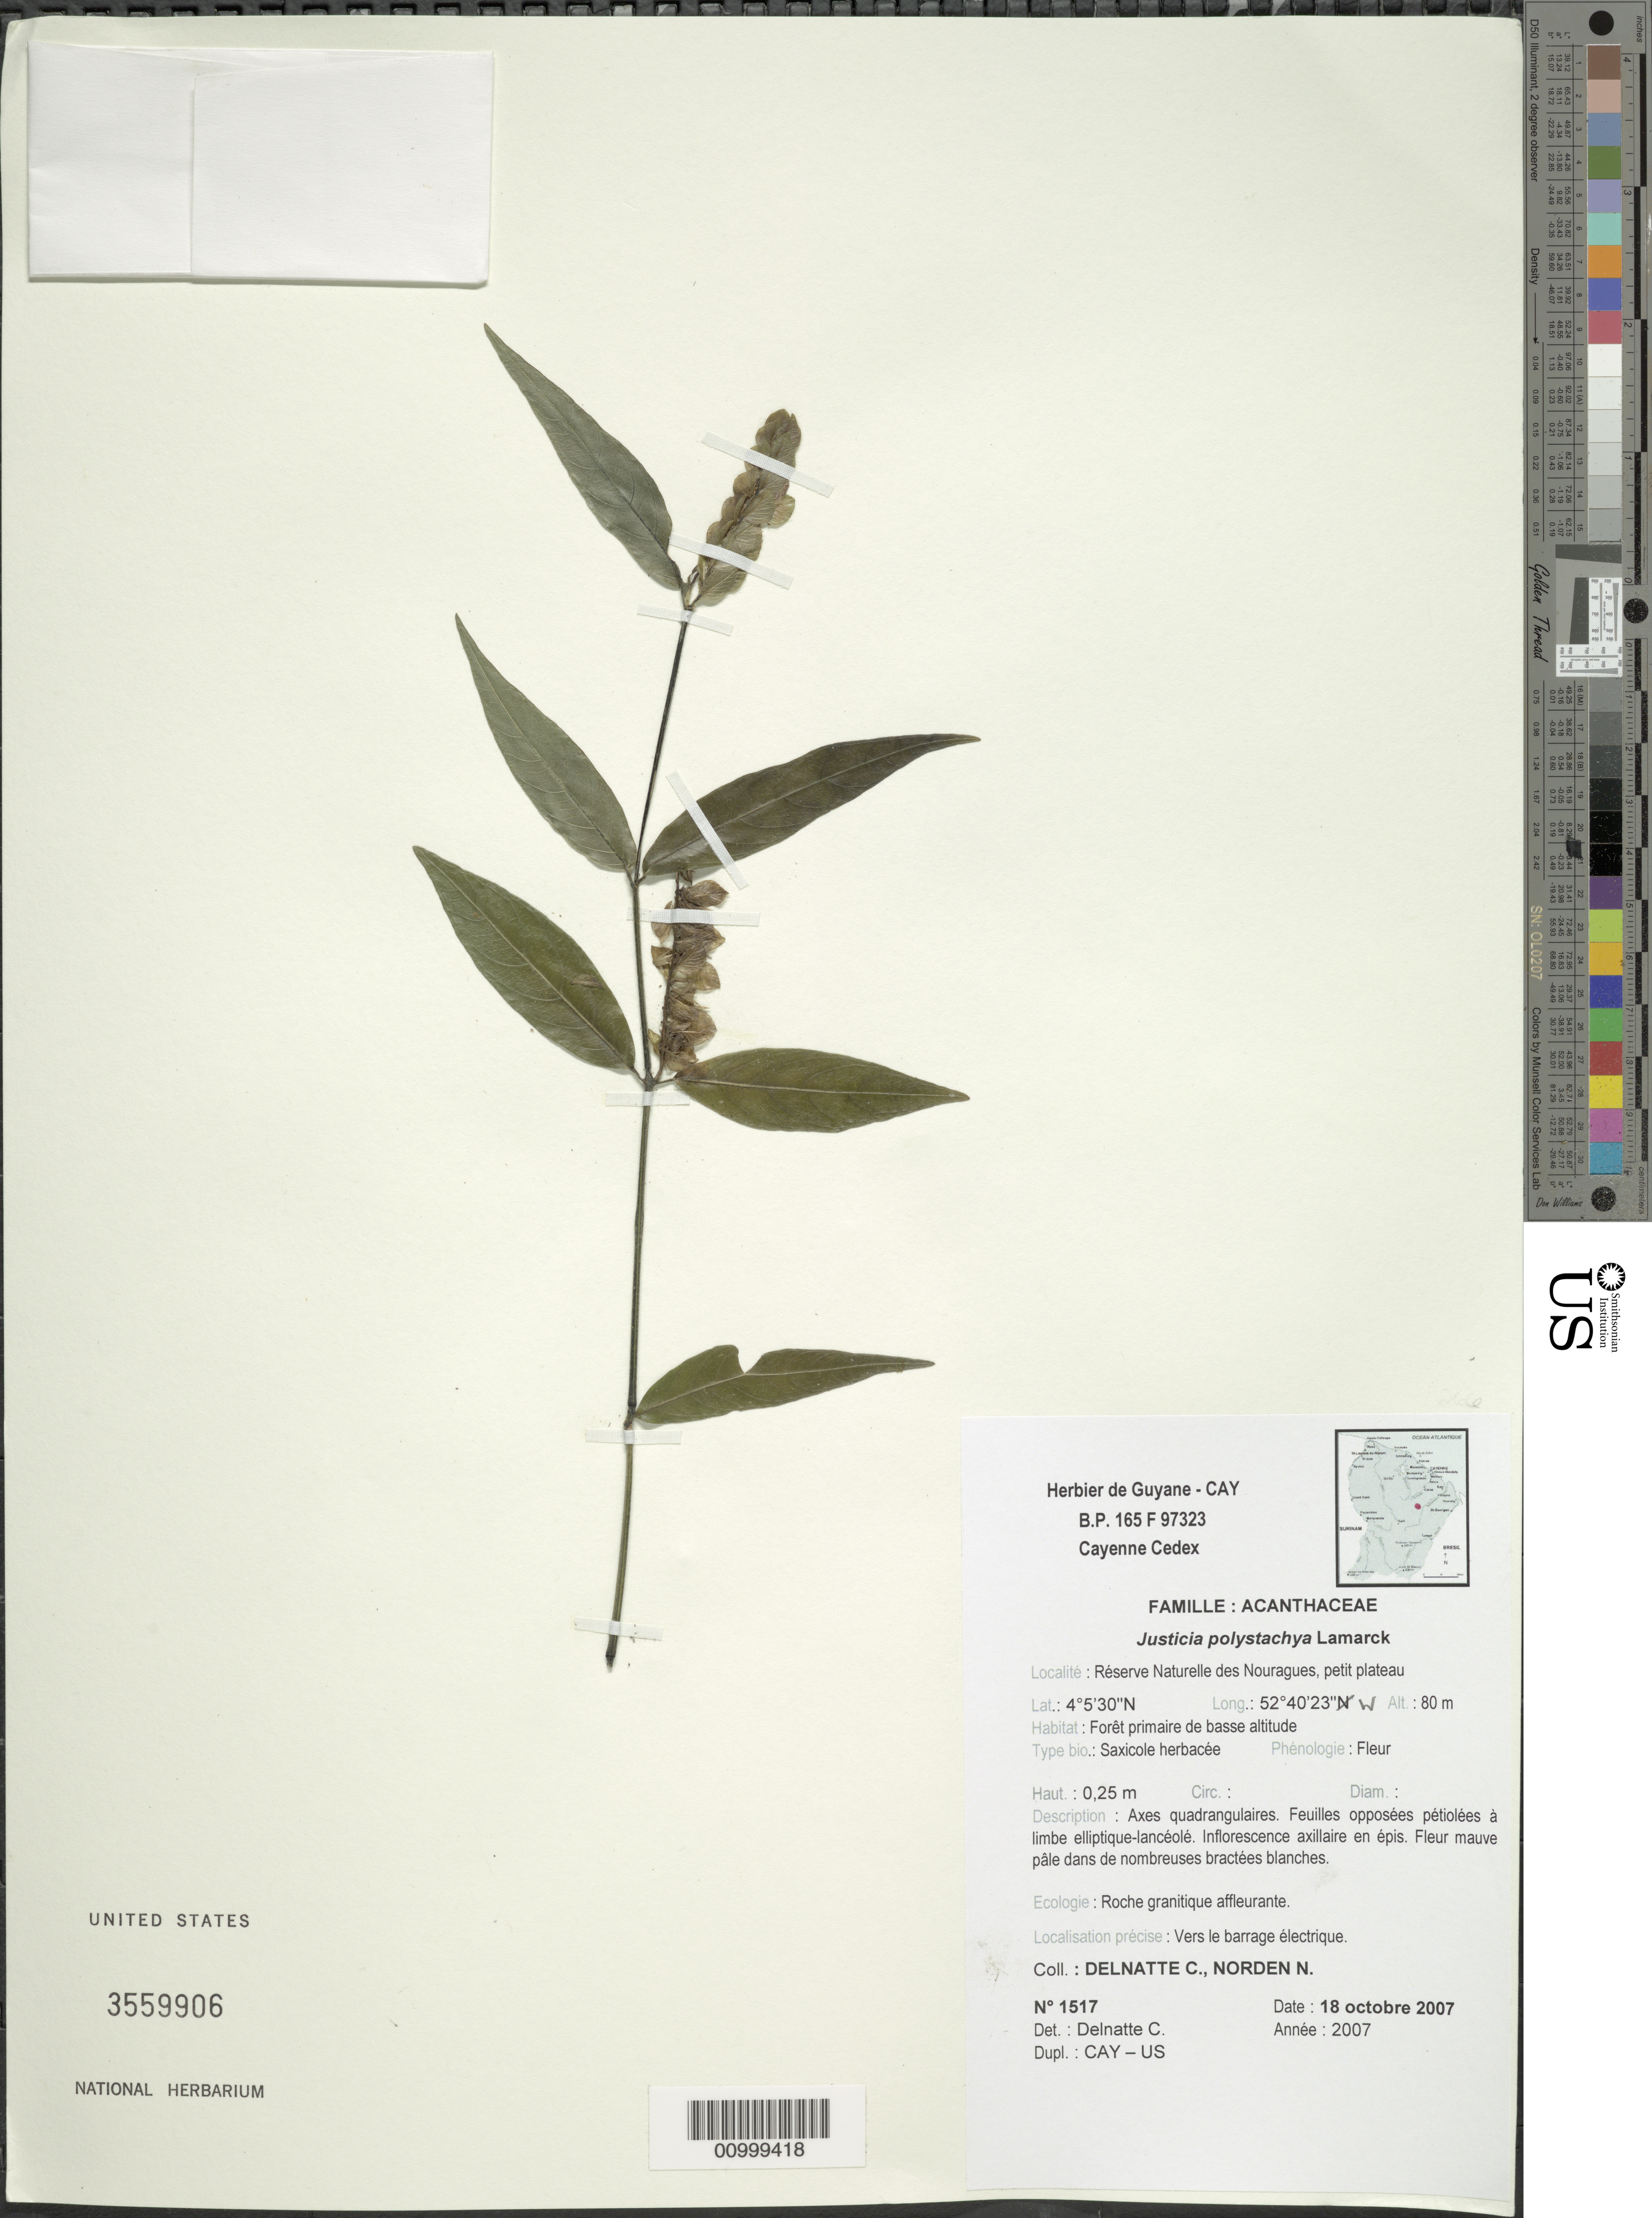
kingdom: Plantae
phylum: Tracheophyta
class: Magnoliopsida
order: Lamiales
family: Acanthaceae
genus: Justicia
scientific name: Justicia polystachya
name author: Lam.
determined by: Delnatte, C.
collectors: C. Delnatte & N. Norden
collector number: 1517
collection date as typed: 18-Oct-07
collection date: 2007-10-18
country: French Guiana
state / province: Cayenne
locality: Reserve Naturelle des Nouragues, petit plateau. Vers le barrage electrique.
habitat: Foret primaire de basse altitude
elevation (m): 80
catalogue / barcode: US 3559906